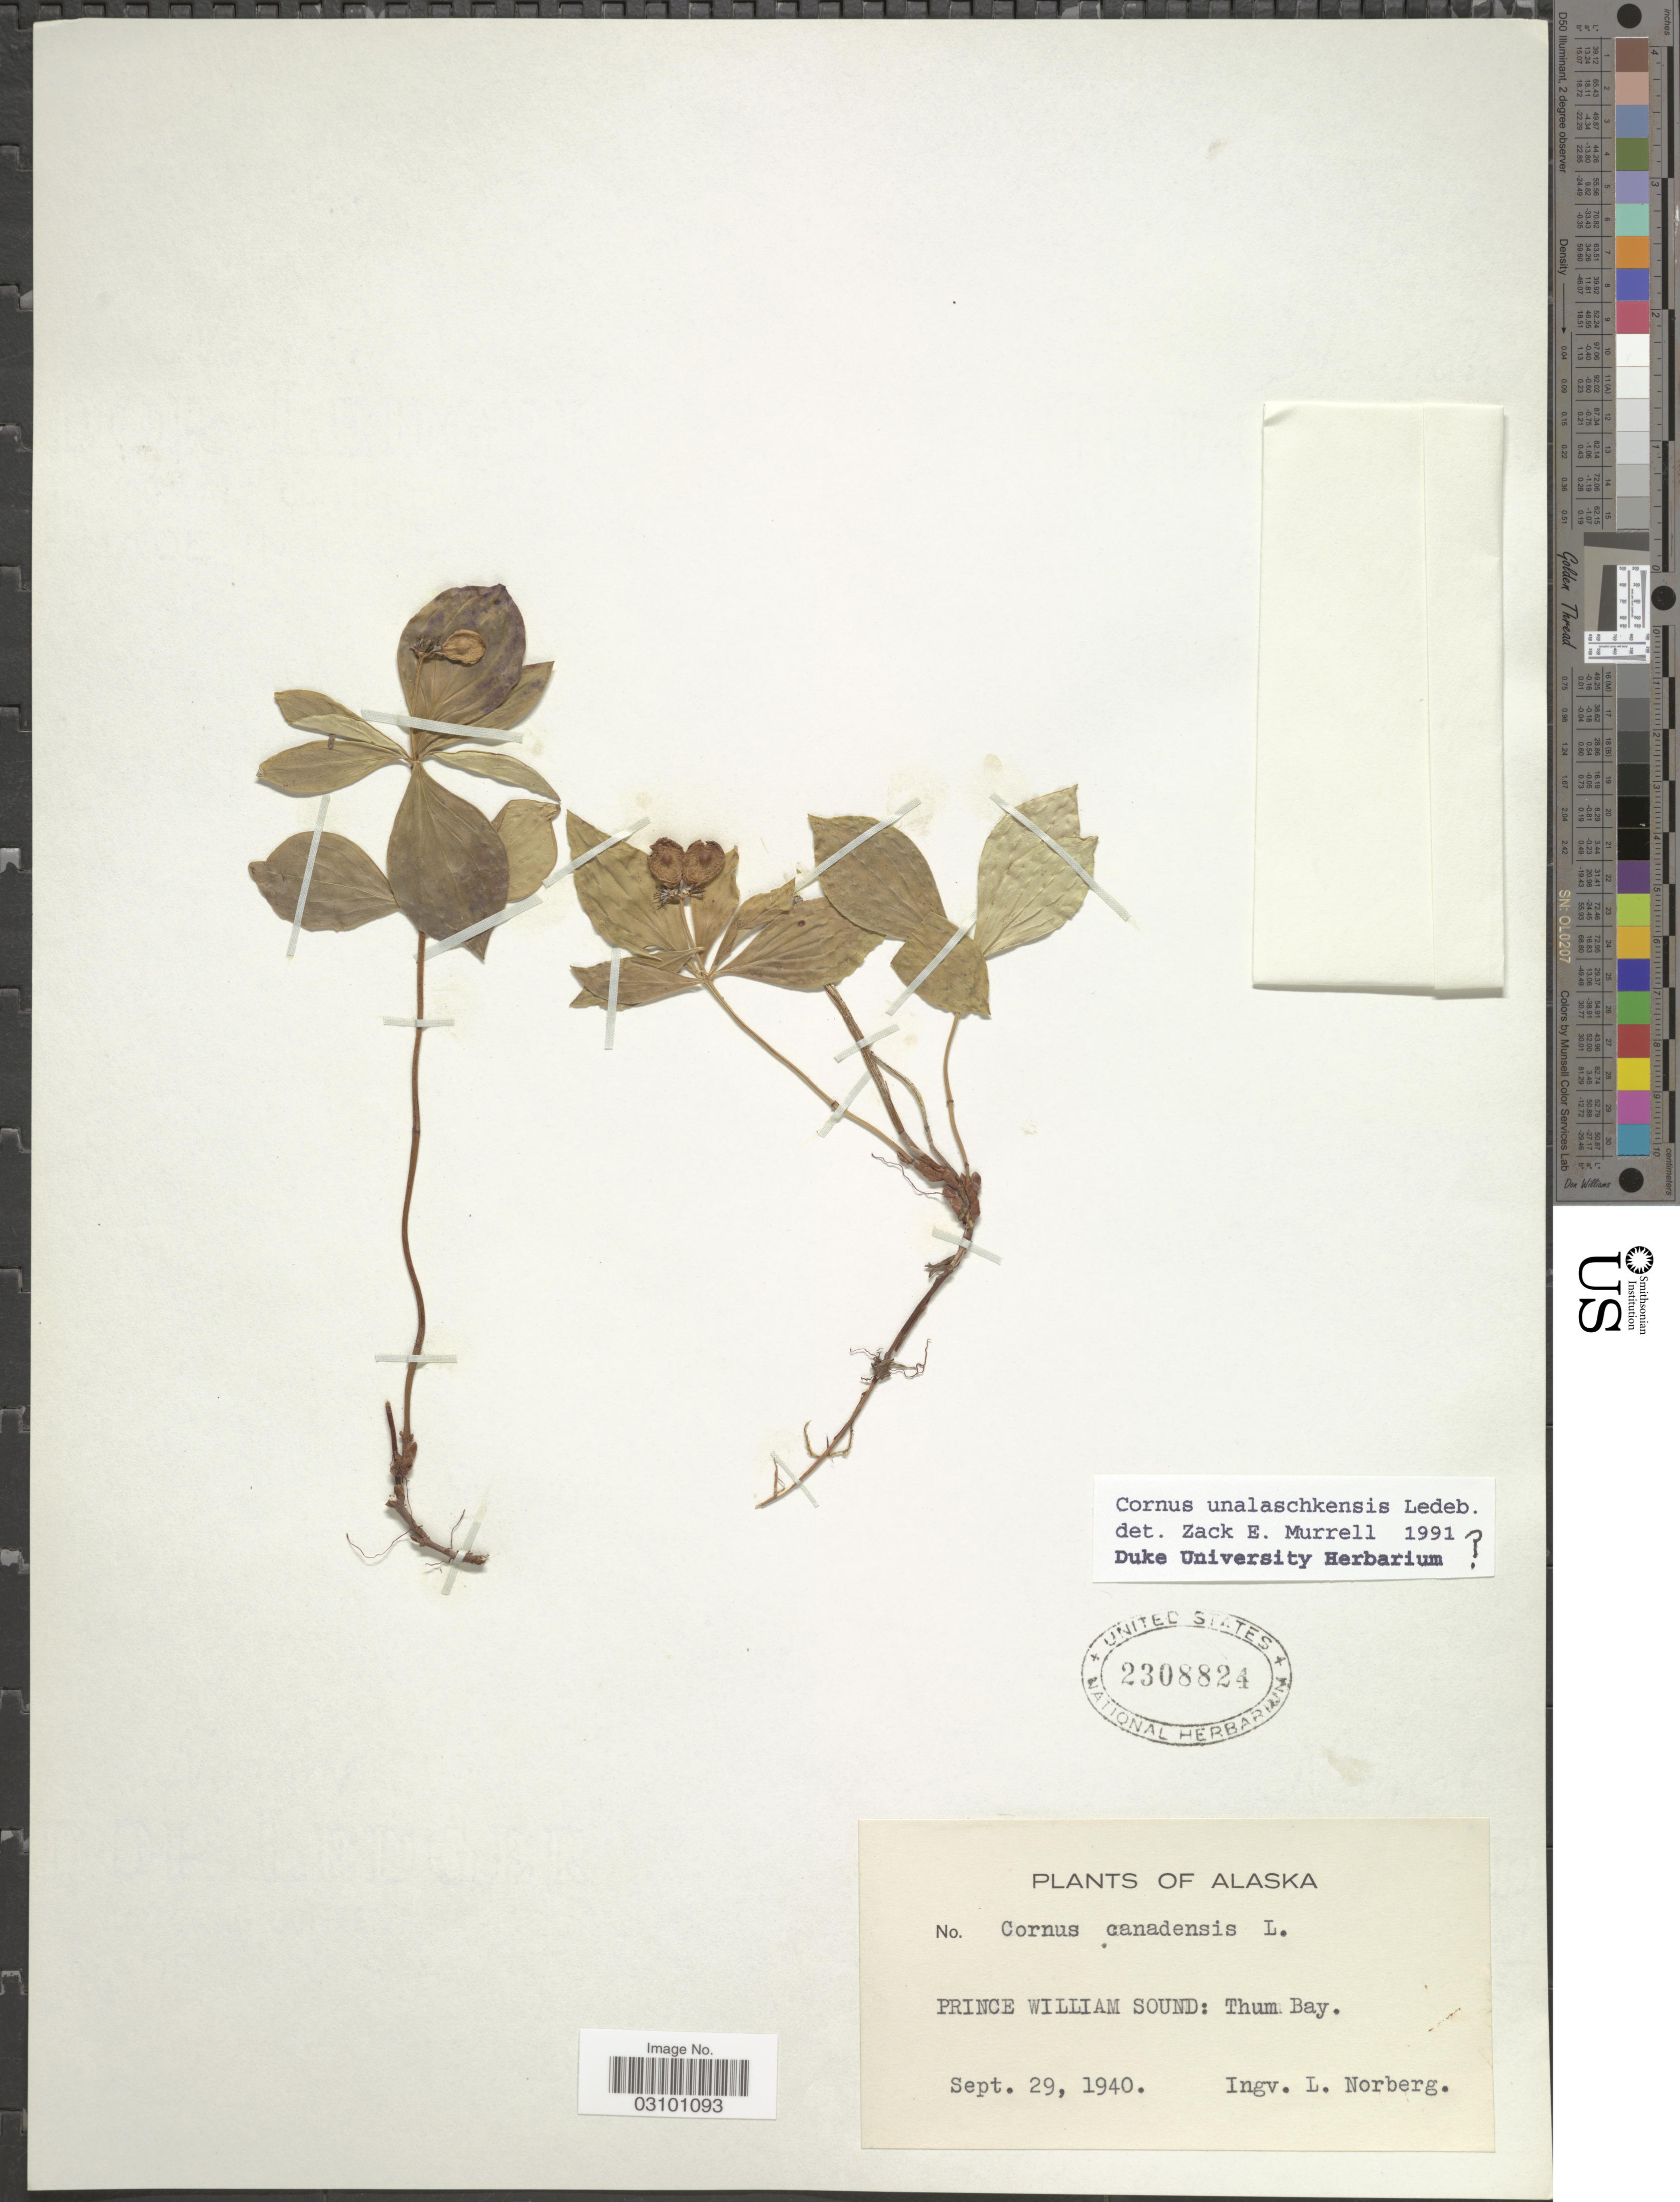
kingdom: Plantae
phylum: Tracheophyta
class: Magnoliopsida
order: Cornales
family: Cornaceae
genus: Cornus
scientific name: Cornus unalaschkensis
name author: Ledeb.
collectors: I. Norberg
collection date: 1940-09-29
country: United States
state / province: Alaska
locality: Prince William Sound: Thum Bay.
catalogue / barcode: US 2308824